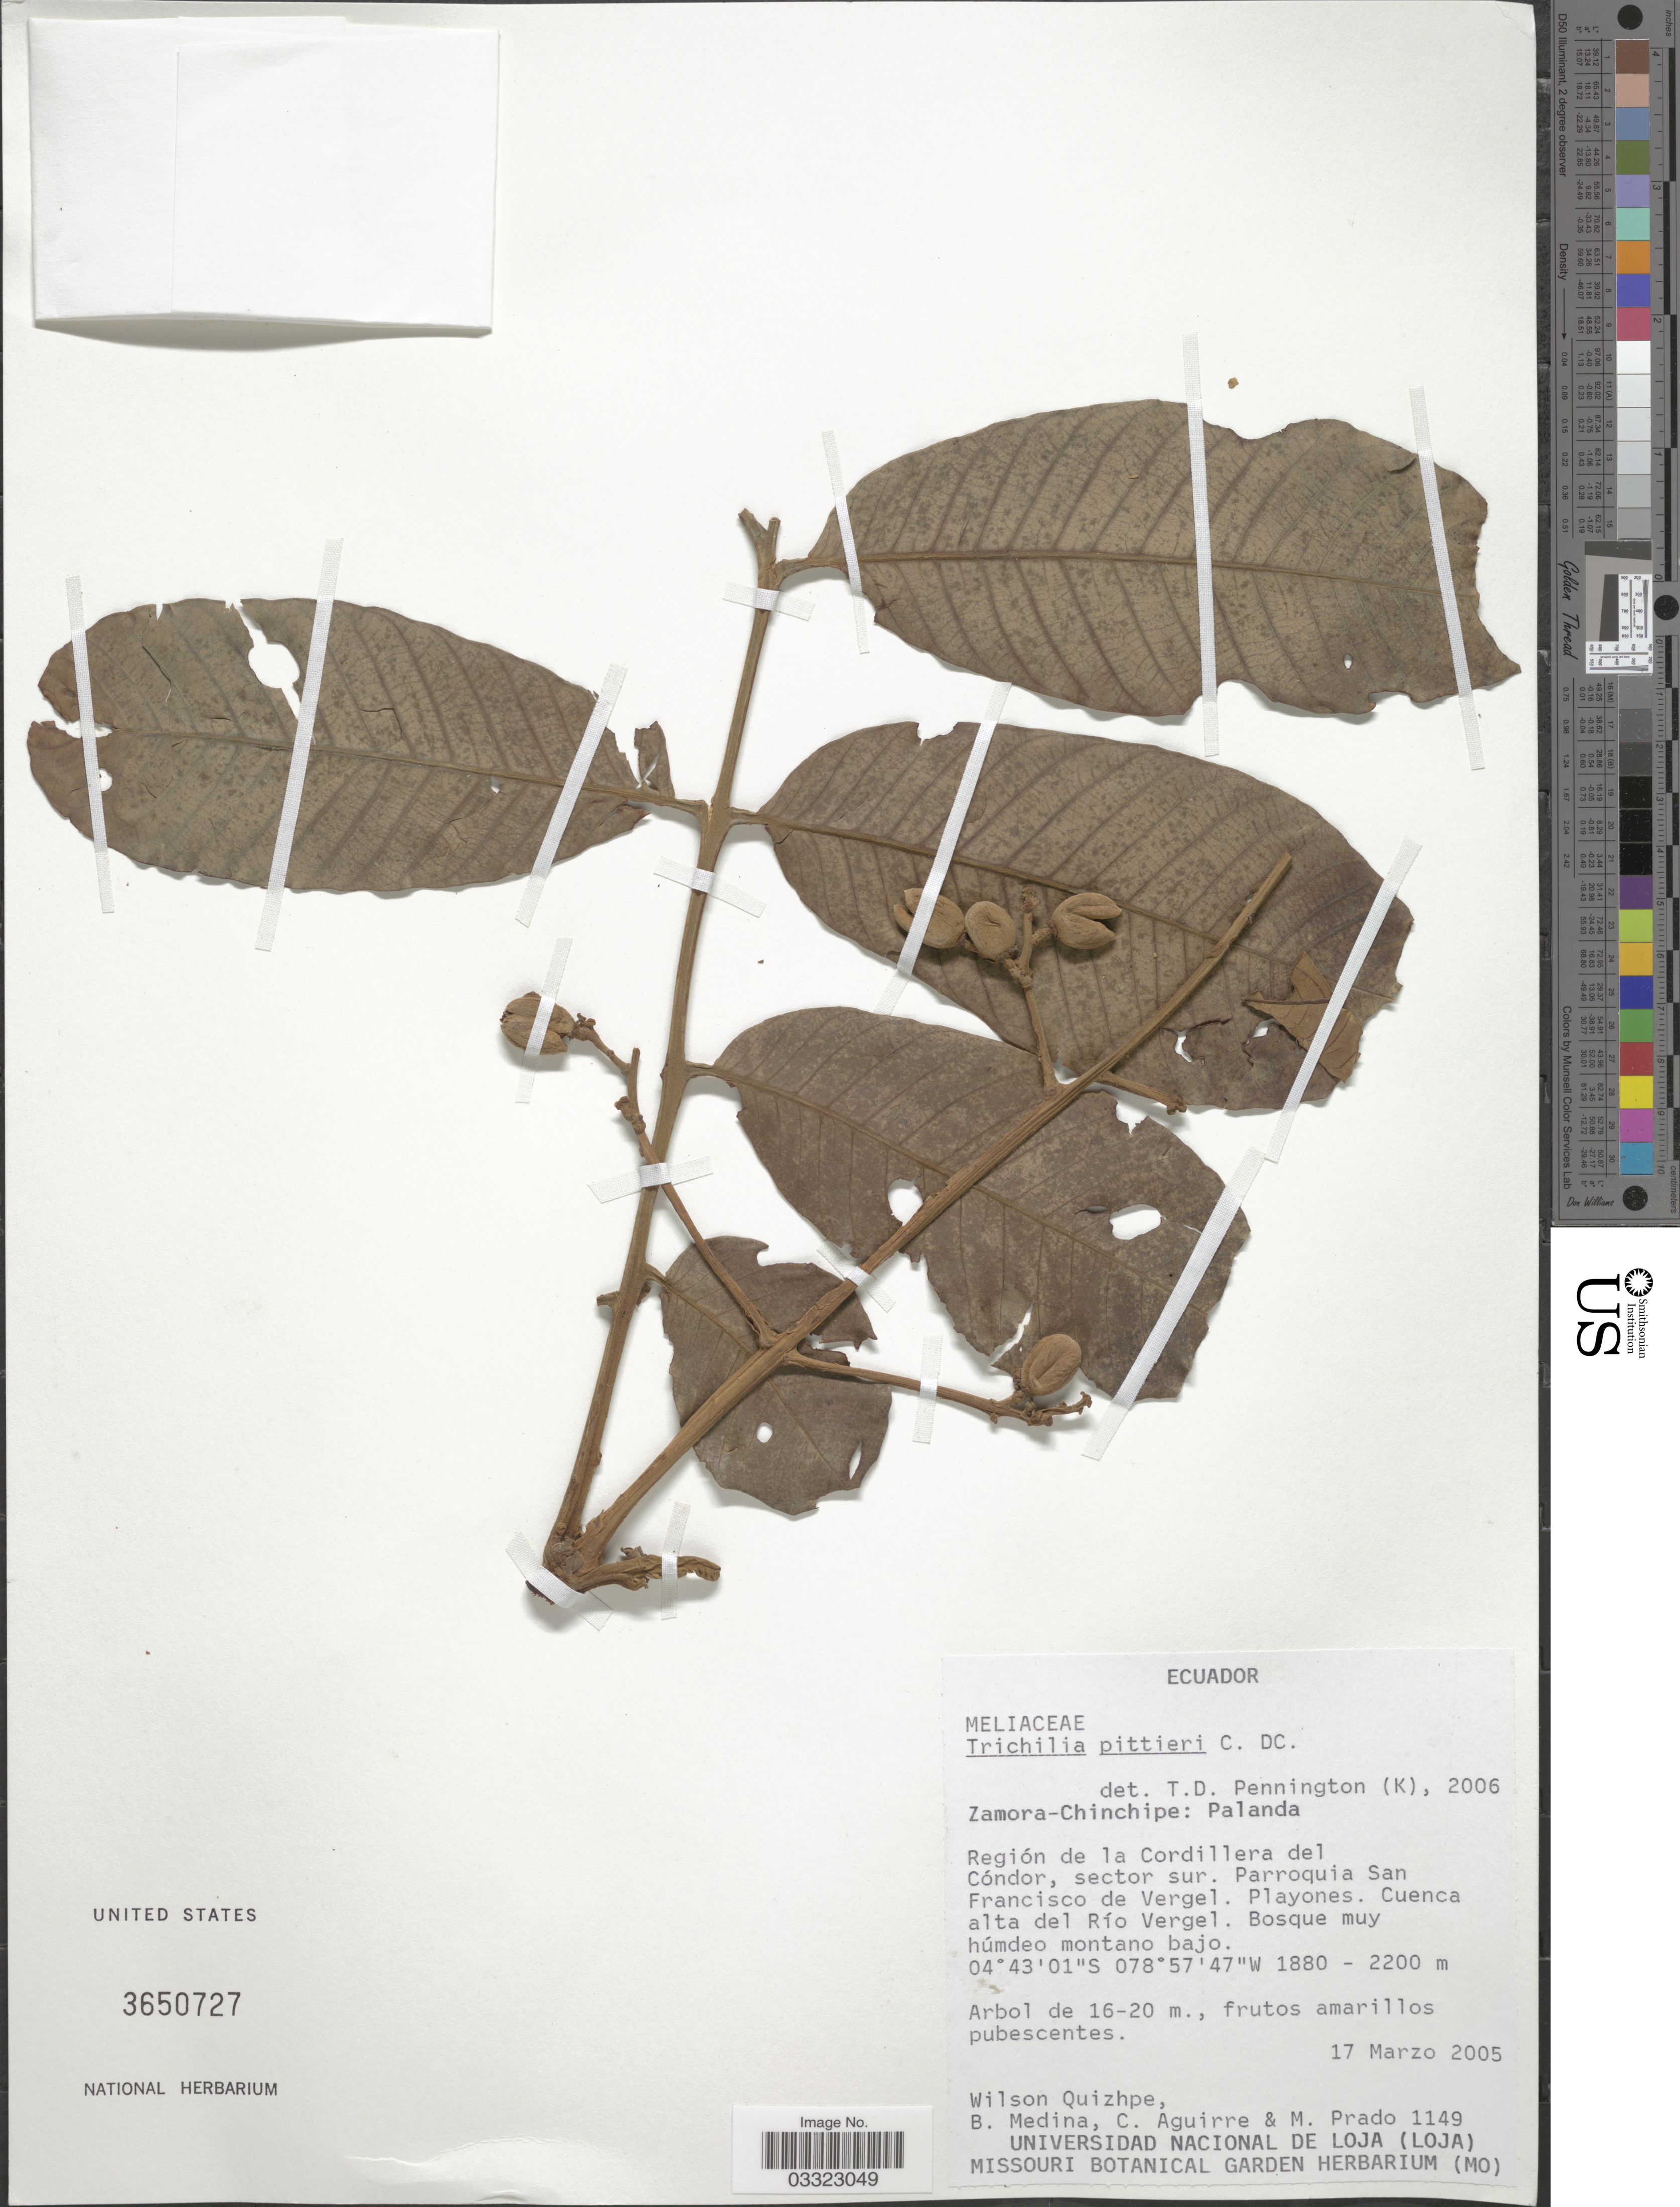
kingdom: Plantae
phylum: Tracheophyta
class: Magnoliopsida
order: Sapindales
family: Meliaceae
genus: Trichilia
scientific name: Trichilia pittieri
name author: C. DC.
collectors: W. Quizhpe, B. Medina, C. Aguirre & M. Prado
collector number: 1149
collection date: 2005-03-17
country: Ecuador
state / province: Zamora-Chinchipe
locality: Palanda, Región de la Cordillera del Cóndor, sector sur. Parroquia San Francisco de Vergel. Playones. Cuenca alta del Río Vergel.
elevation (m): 1880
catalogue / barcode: US 3650727